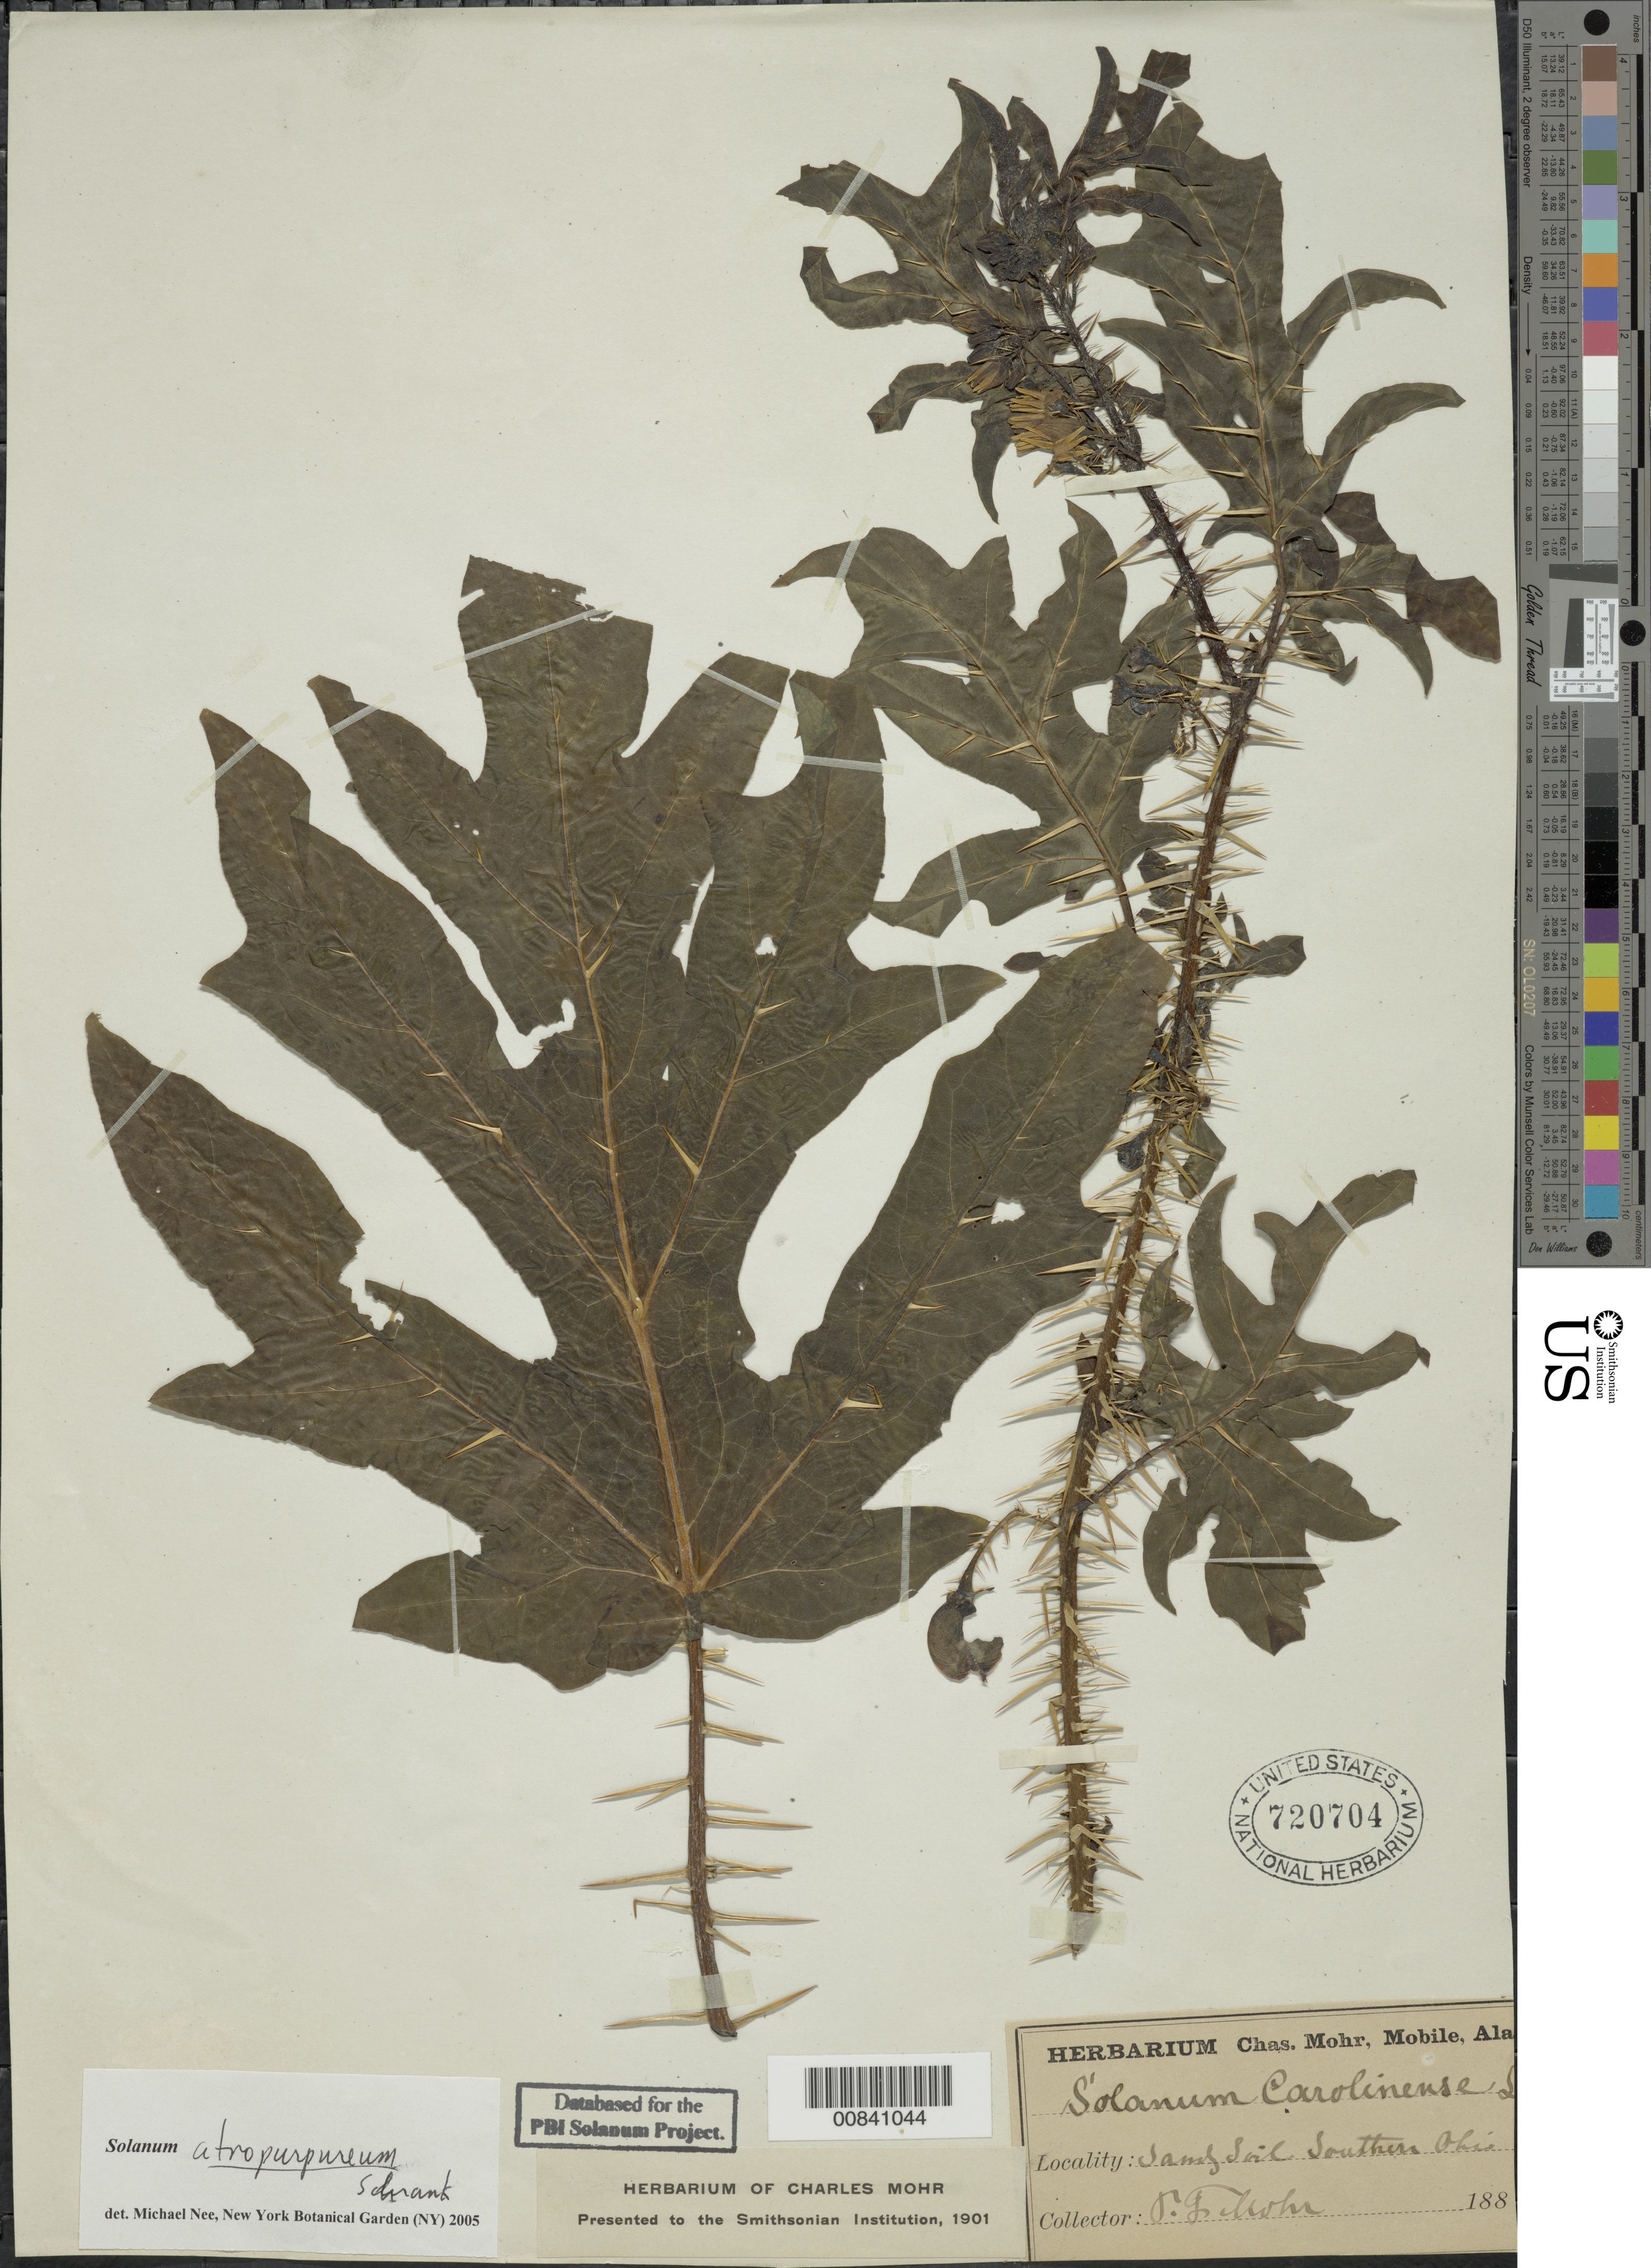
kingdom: Plantae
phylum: Tracheophyta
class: Magnoliopsida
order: Solanales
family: Solanaceae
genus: Solanum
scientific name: Solanum atropurpureum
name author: Schrank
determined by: Nee, Michael H.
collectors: C. T. Mohr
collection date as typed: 1880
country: United States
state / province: Alabama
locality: Mobile.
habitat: Sandy soil.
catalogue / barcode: US 72074